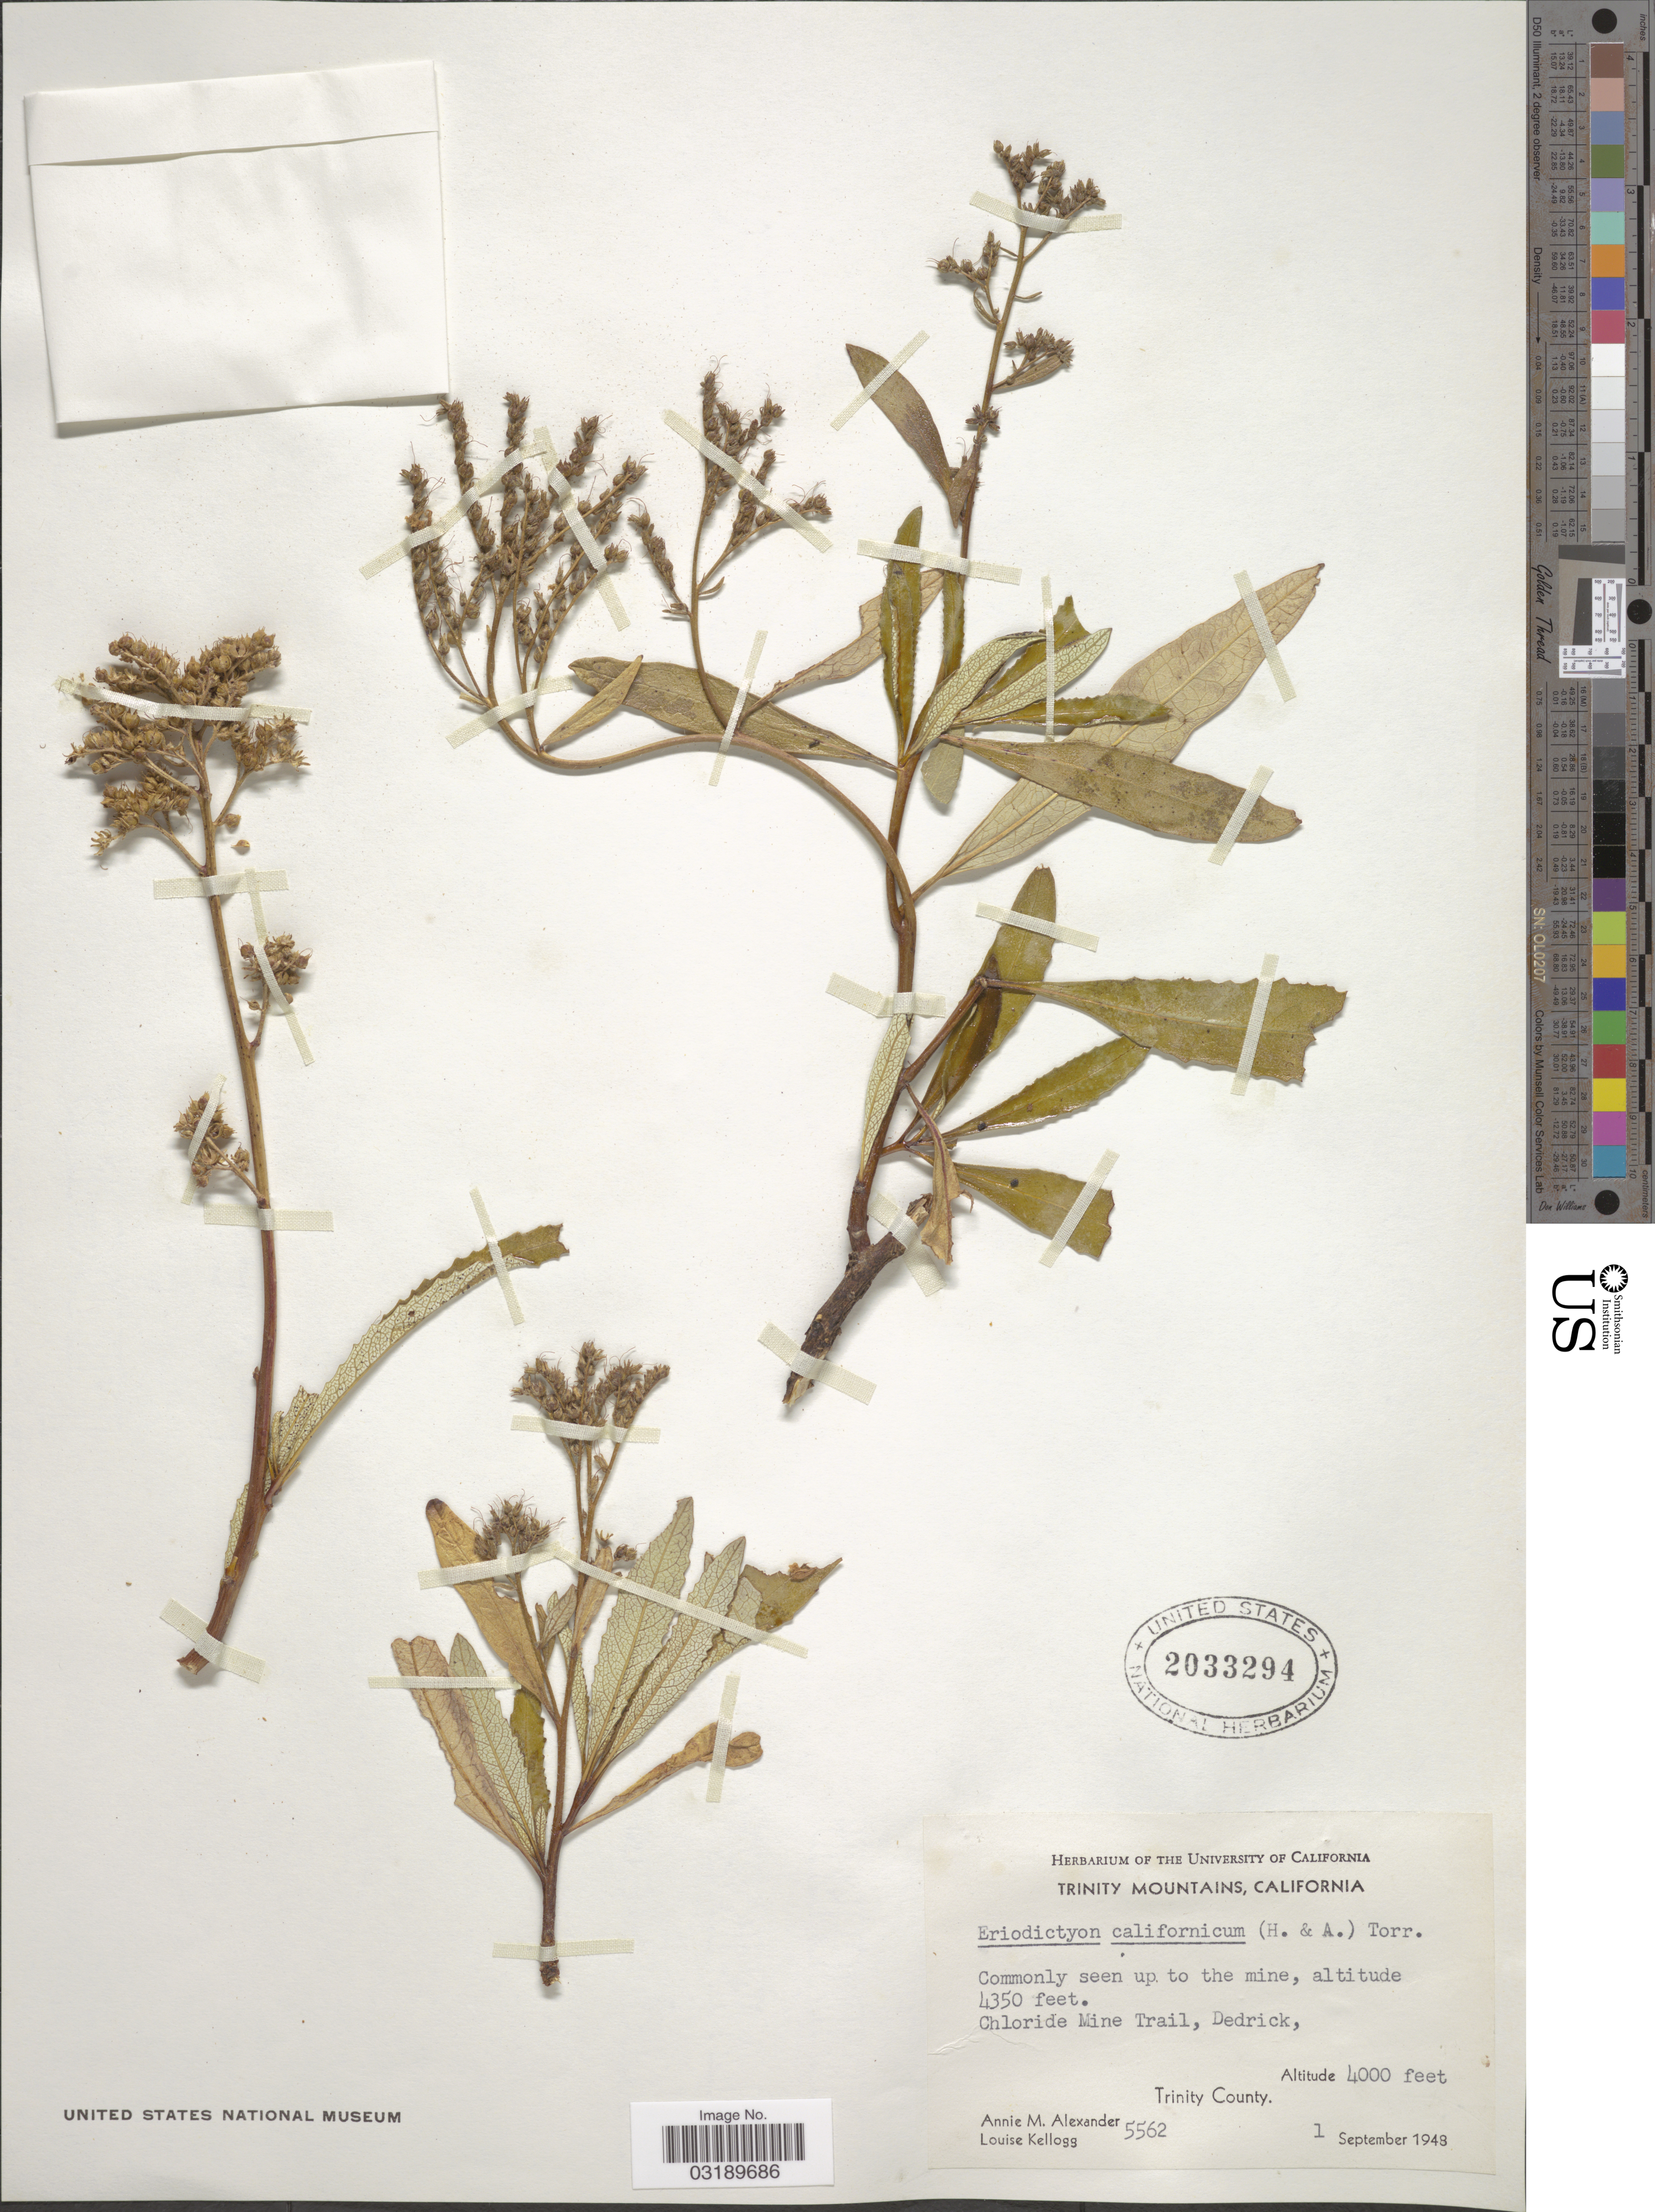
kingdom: Plantae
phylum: Tracheophyta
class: Magnoliopsida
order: Boraginales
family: Namaceae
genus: Eriodictyon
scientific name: Eriodictyon californicum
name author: (Hook. & Arn.) Torr.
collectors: A. M. Alexander & L. Kellog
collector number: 5562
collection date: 1948-09-01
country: United States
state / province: California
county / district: Trinity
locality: Trinity Mountains. Chloride Mine Trail, Dedrick, Trinity County.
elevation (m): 1219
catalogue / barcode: US 2033294